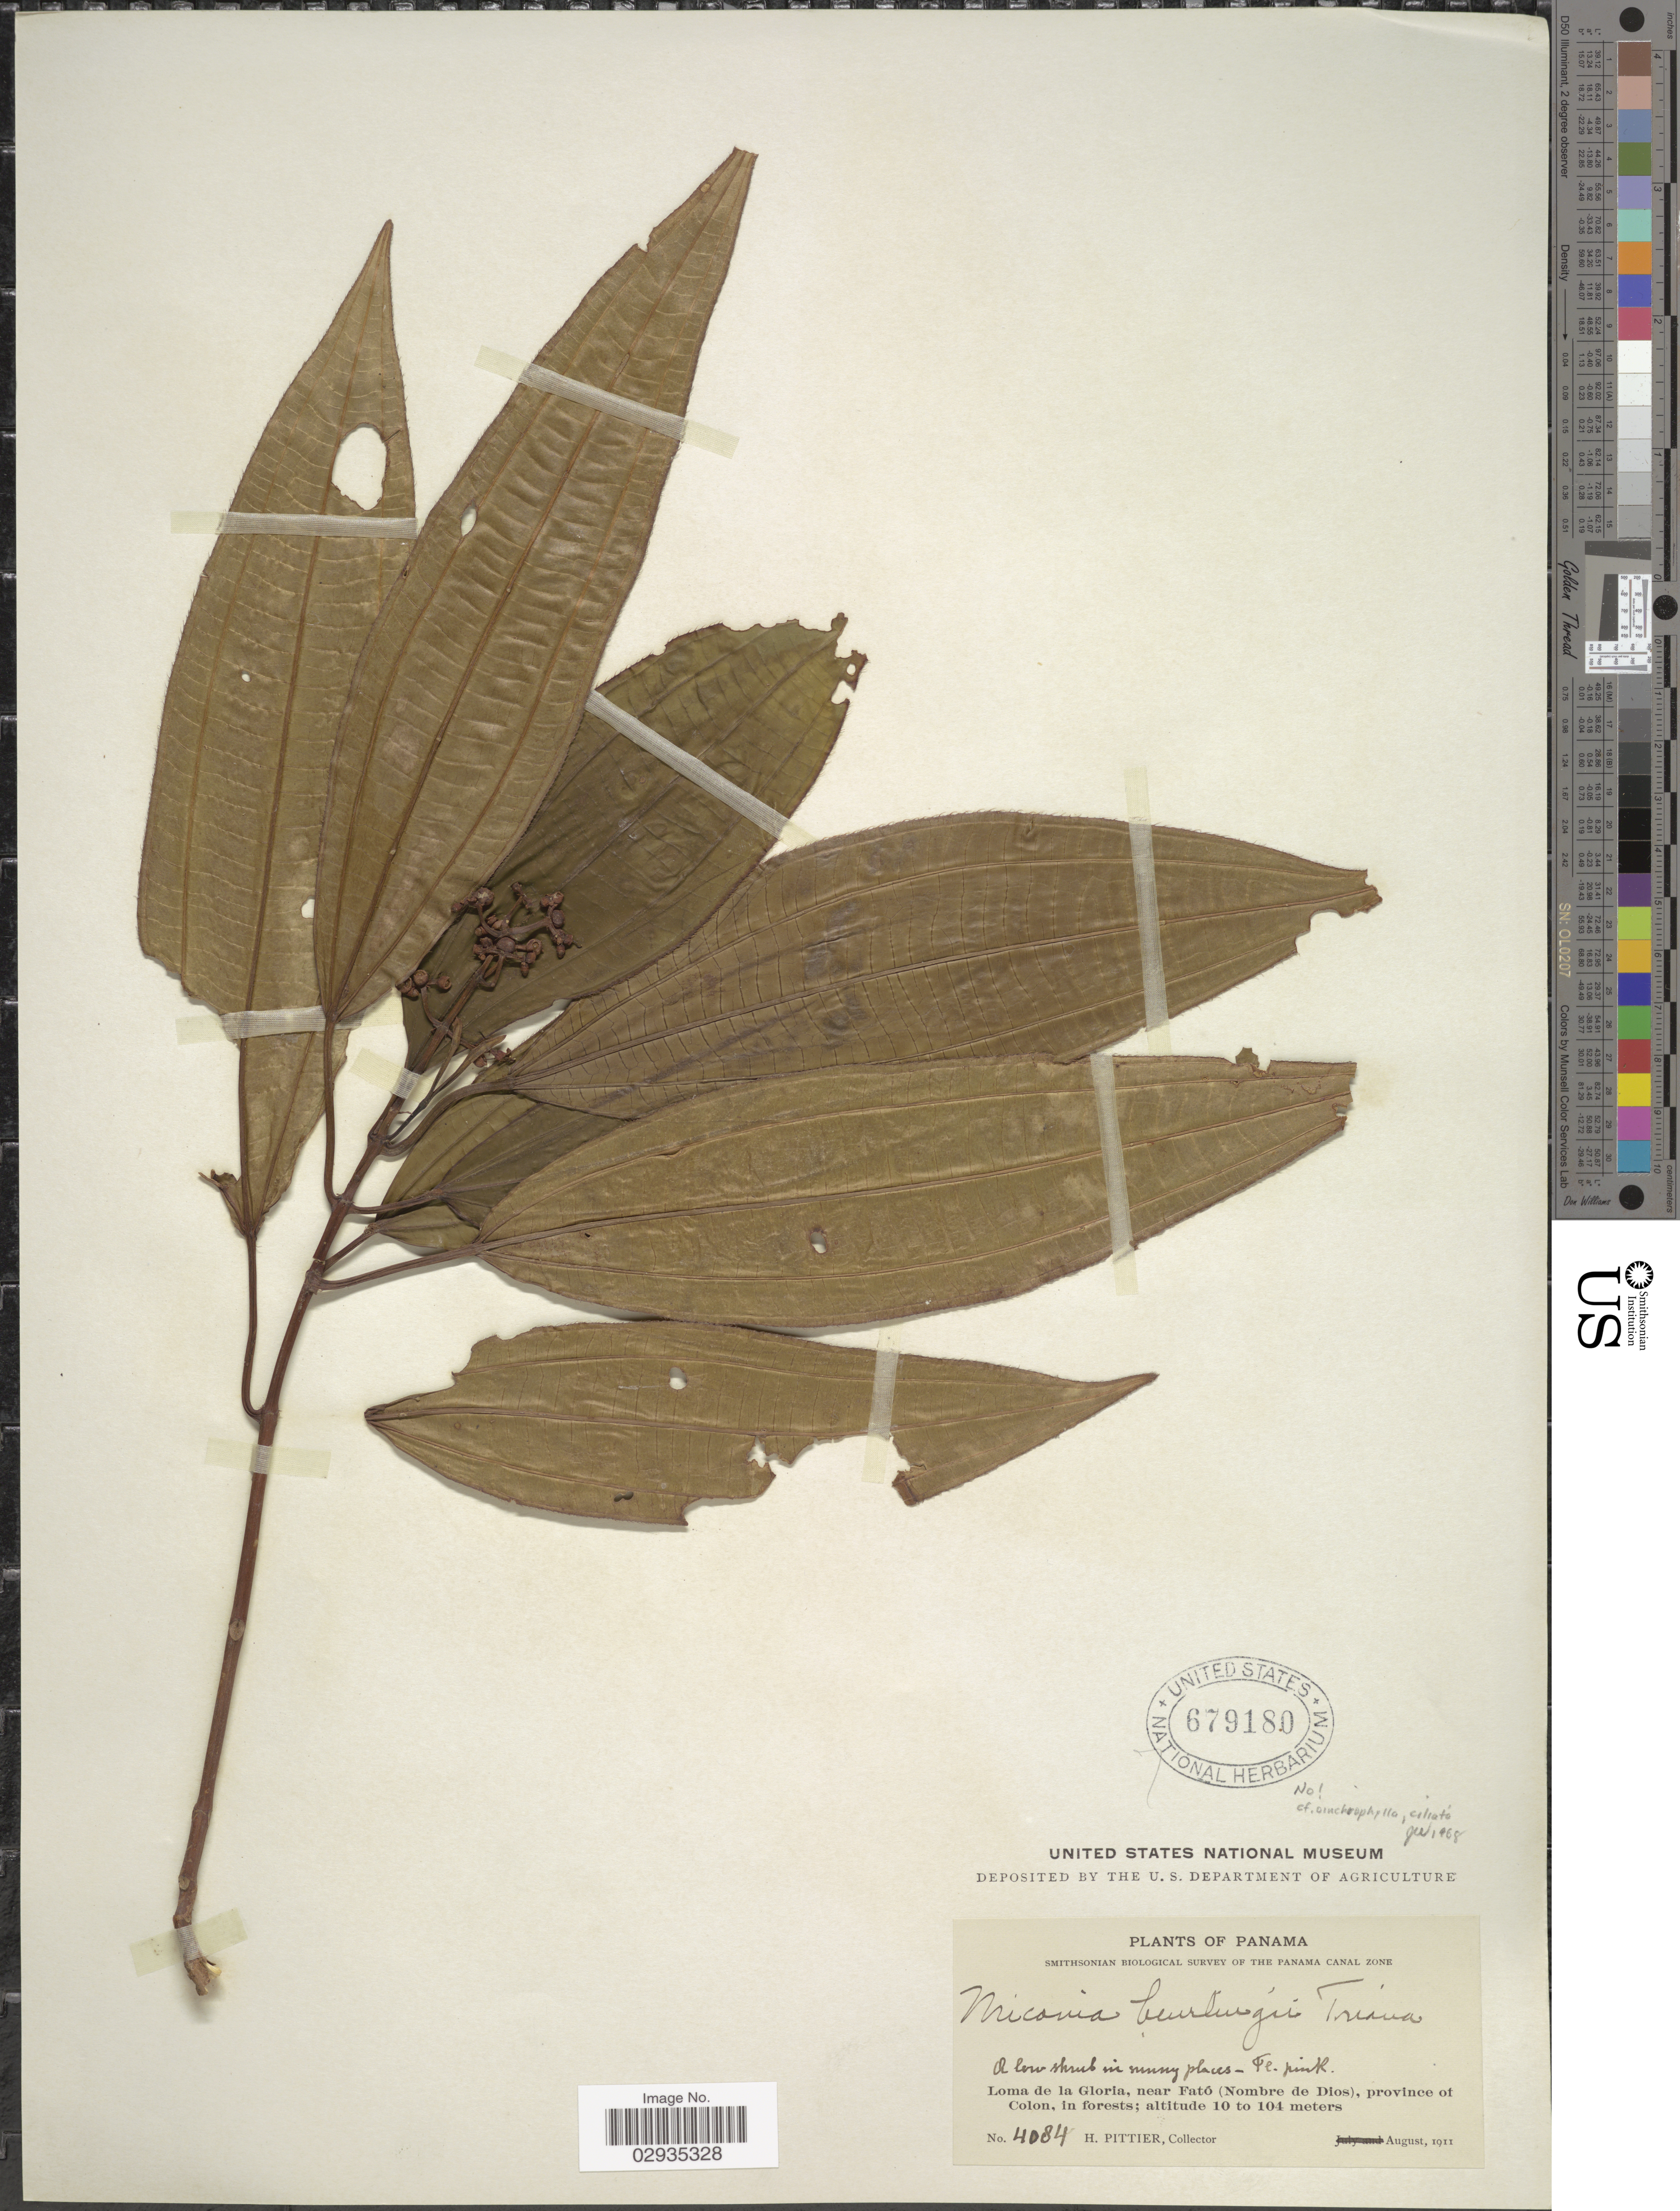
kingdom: Plantae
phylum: Tracheophyta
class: Magnoliopsida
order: Myrtales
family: Melastomataceae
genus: Miconia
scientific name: Miconia oinochrophylla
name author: Donn. Sm.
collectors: H. F. Pittier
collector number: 4084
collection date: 1911-08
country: Panama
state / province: Colón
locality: Panama Canal Zone, Loma de la Gloria, near Fató (Nombre de Dios).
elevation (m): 10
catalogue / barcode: US 679180